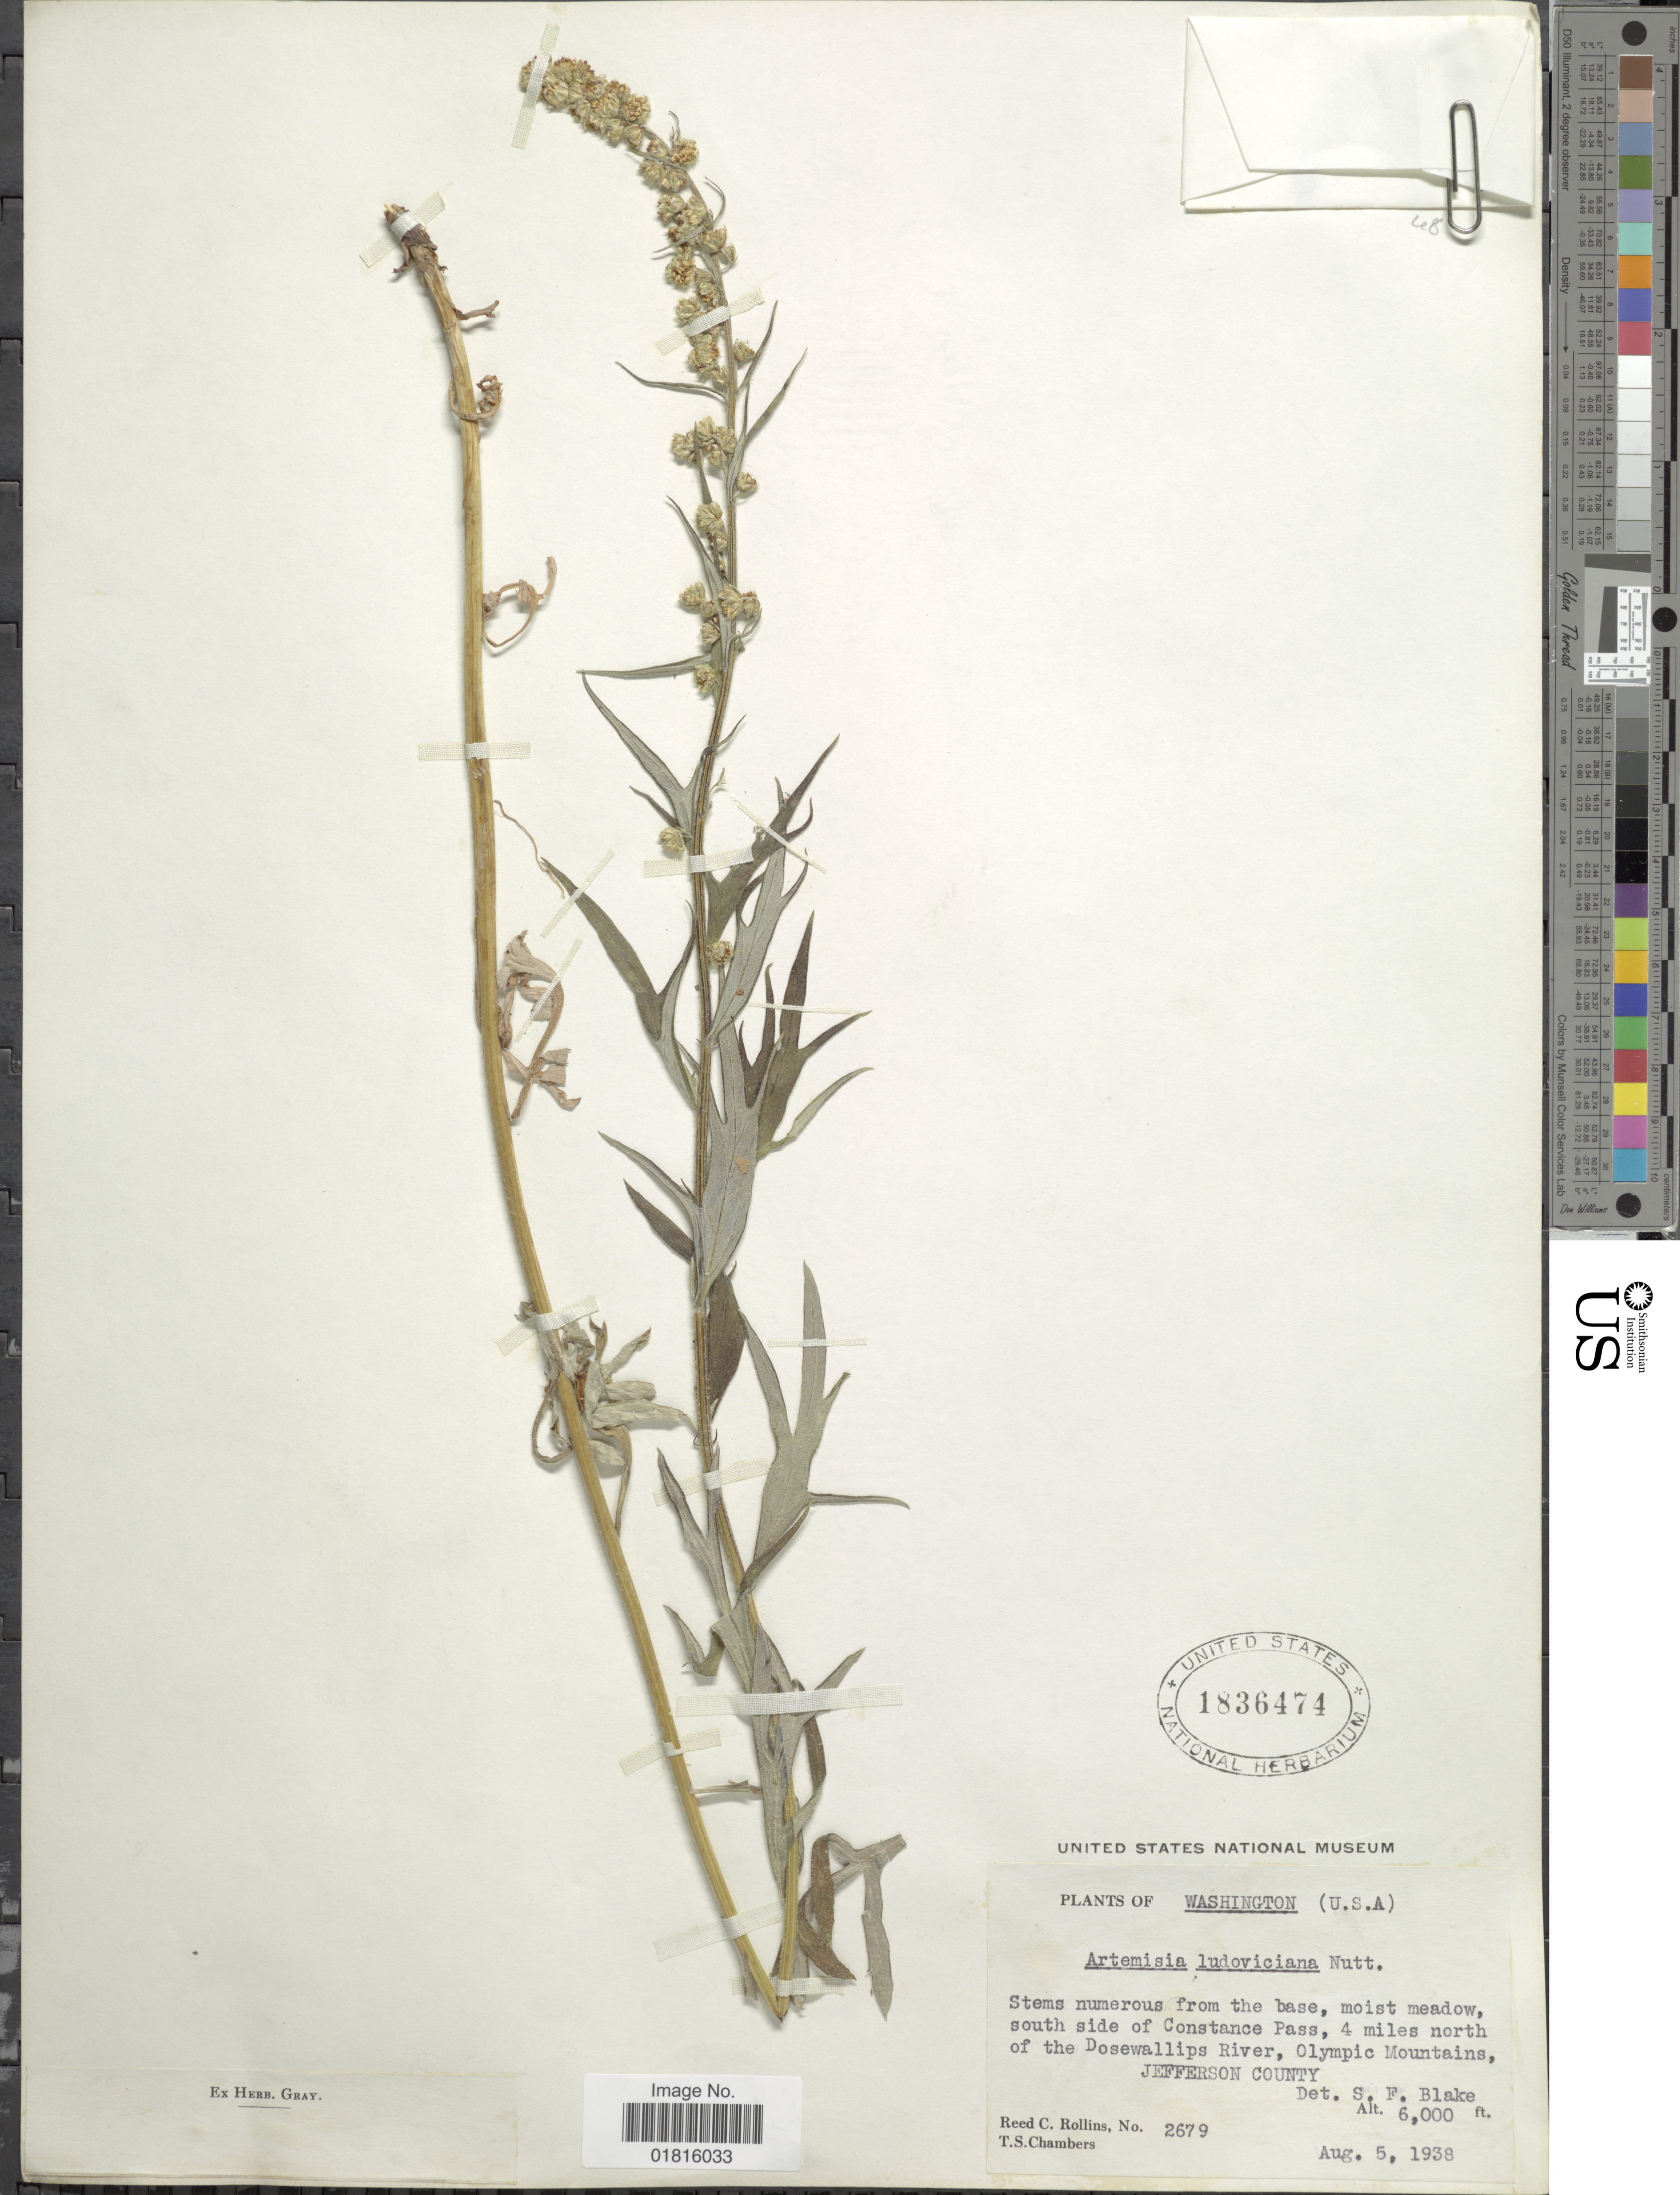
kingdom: Plantae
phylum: Tracheophyta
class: Magnoliopsida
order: Asterales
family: Asteraceae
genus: Artemisia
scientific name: Artemisia ludoviciana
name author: Nutt.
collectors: R. C. Rollins & T. Chambers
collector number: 2679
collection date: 1938-08-05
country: United States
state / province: Washington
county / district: Jefferson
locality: South side of Constance Pass, 4 miles north of the Dosewallips River, Olympic Mountains, Jefferson County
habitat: moist meadow, south side of Constance Pass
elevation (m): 1829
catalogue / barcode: US 1836474